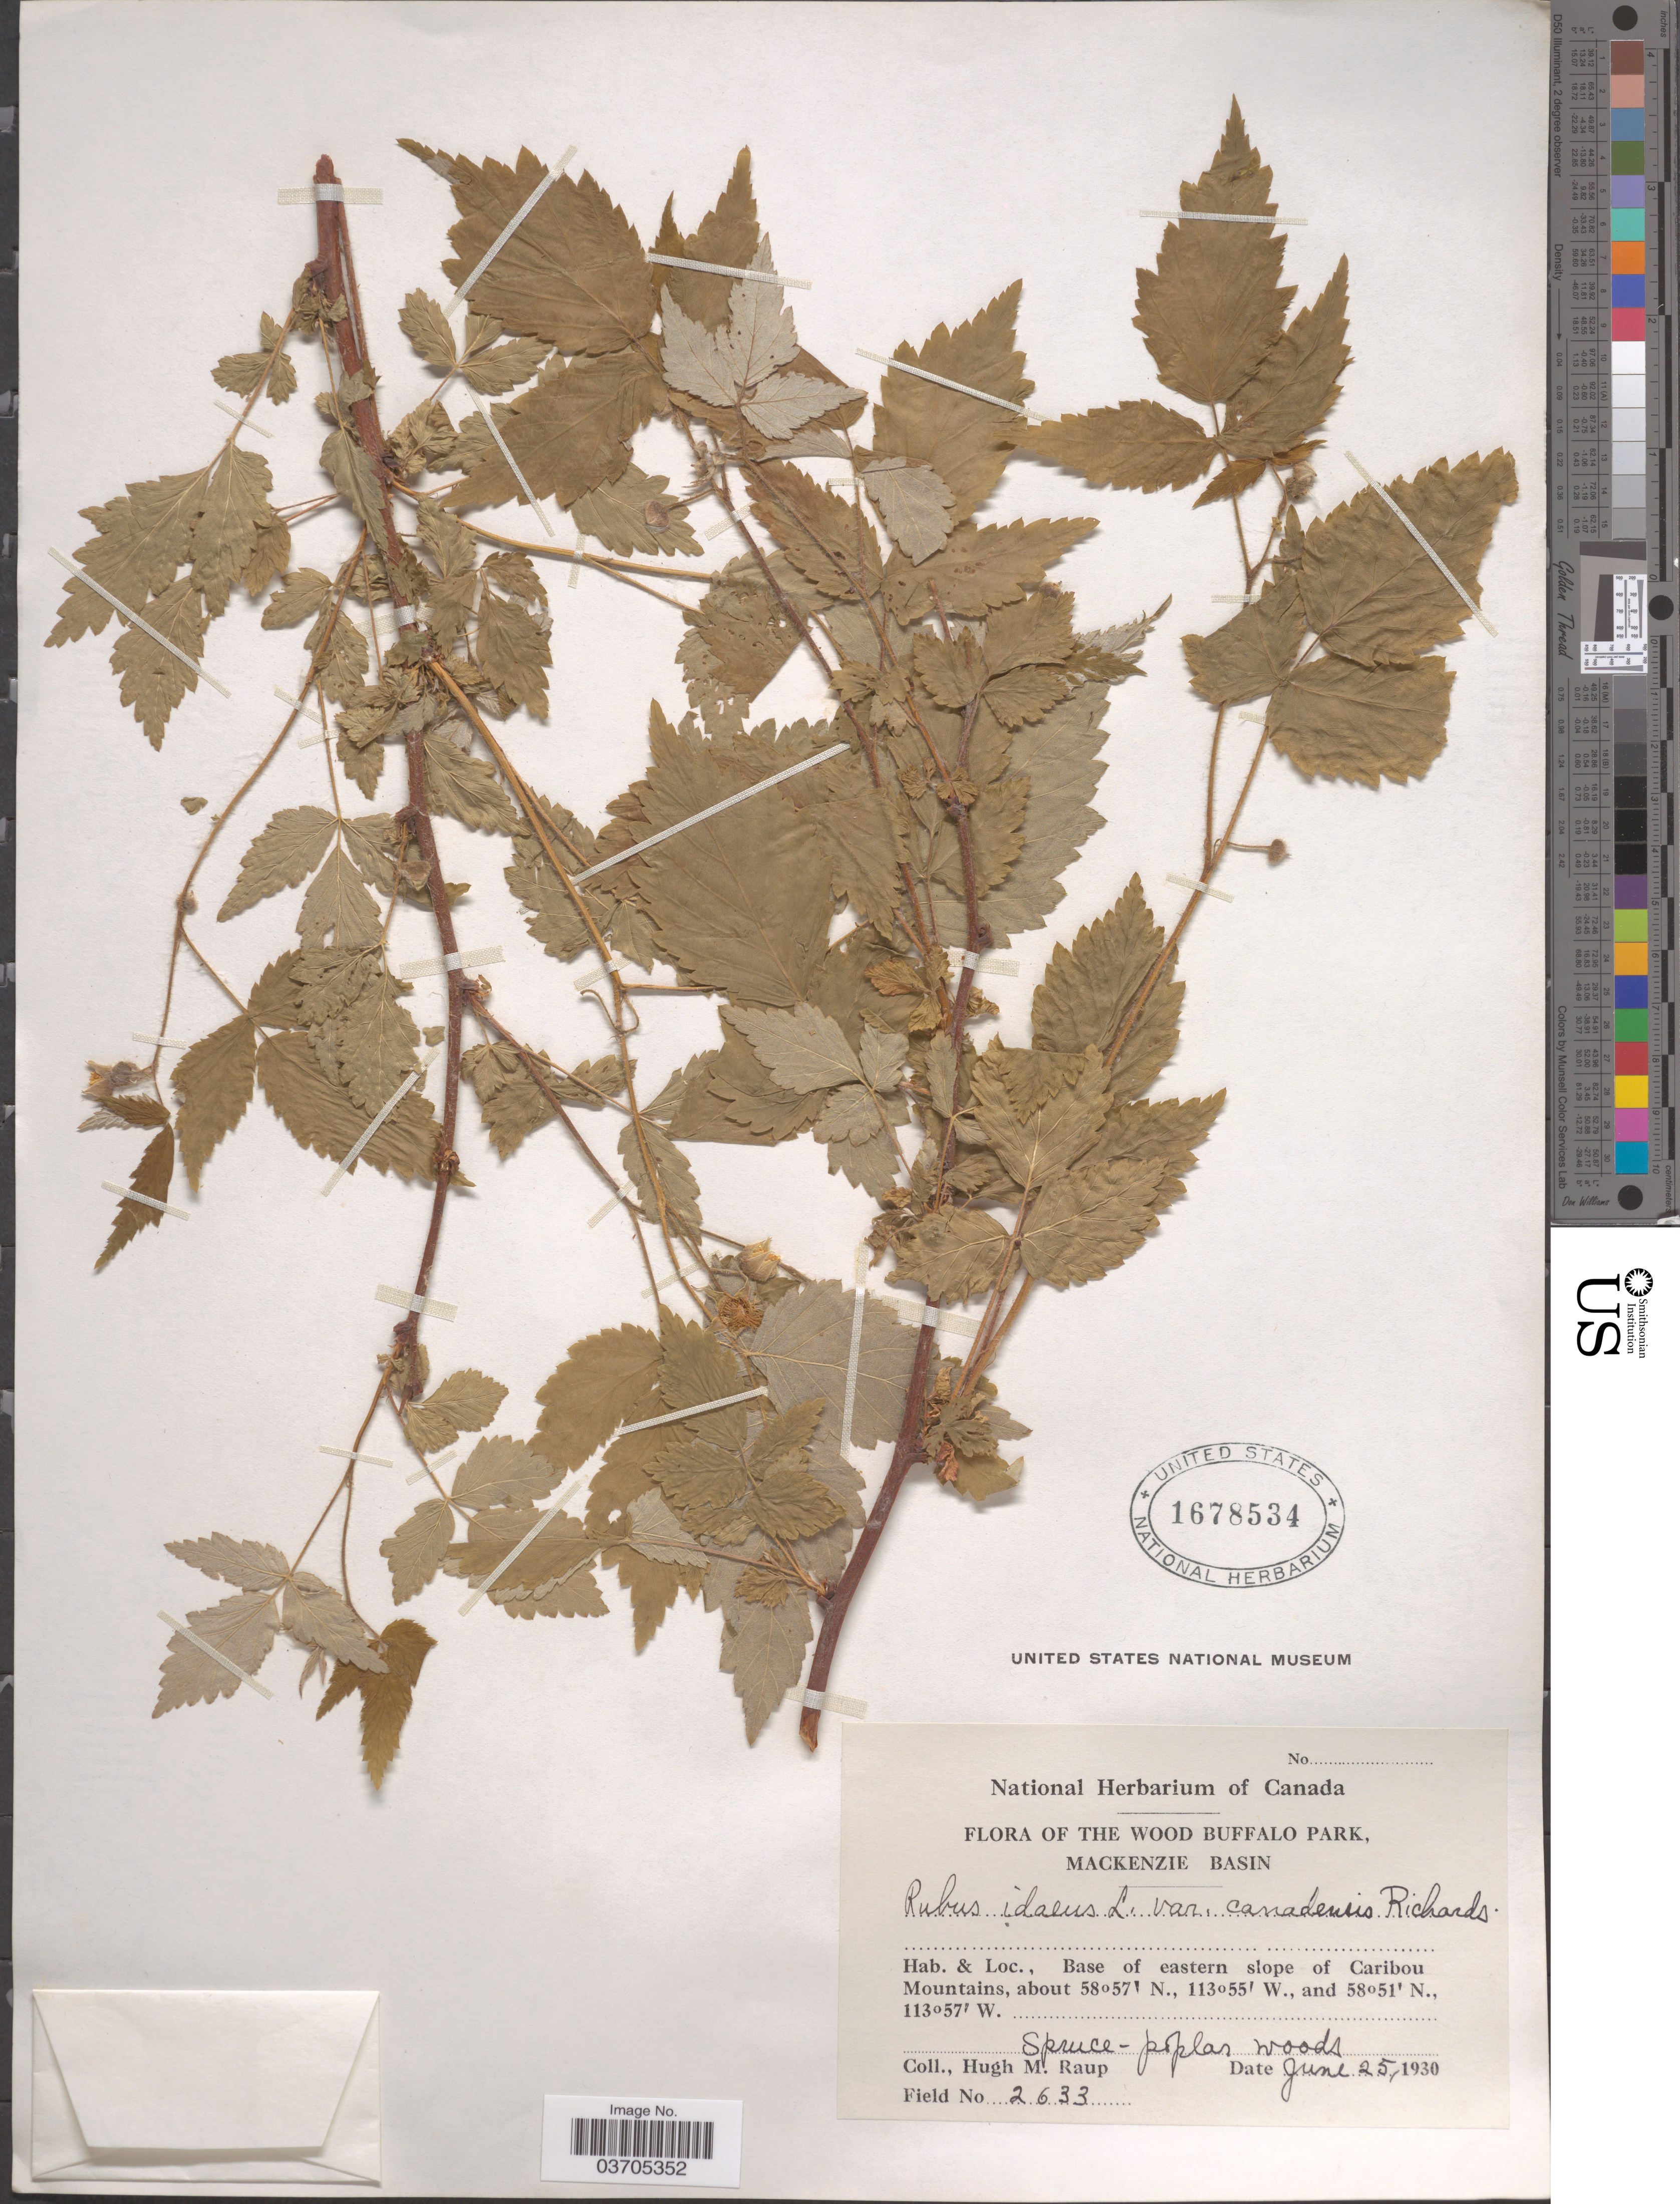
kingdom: Plantae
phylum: Tracheophyta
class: Magnoliopsida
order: Rosales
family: Rosaceae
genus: Rubus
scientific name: Rubus idaeus var. canadensis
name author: Richardson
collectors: H. Raup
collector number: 2633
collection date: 1930-06-25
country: Canada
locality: The Wood Buffalo Park, Mackenzie Basin. Base of eastern slope of Caribou Mountains.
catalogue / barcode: US 1678534